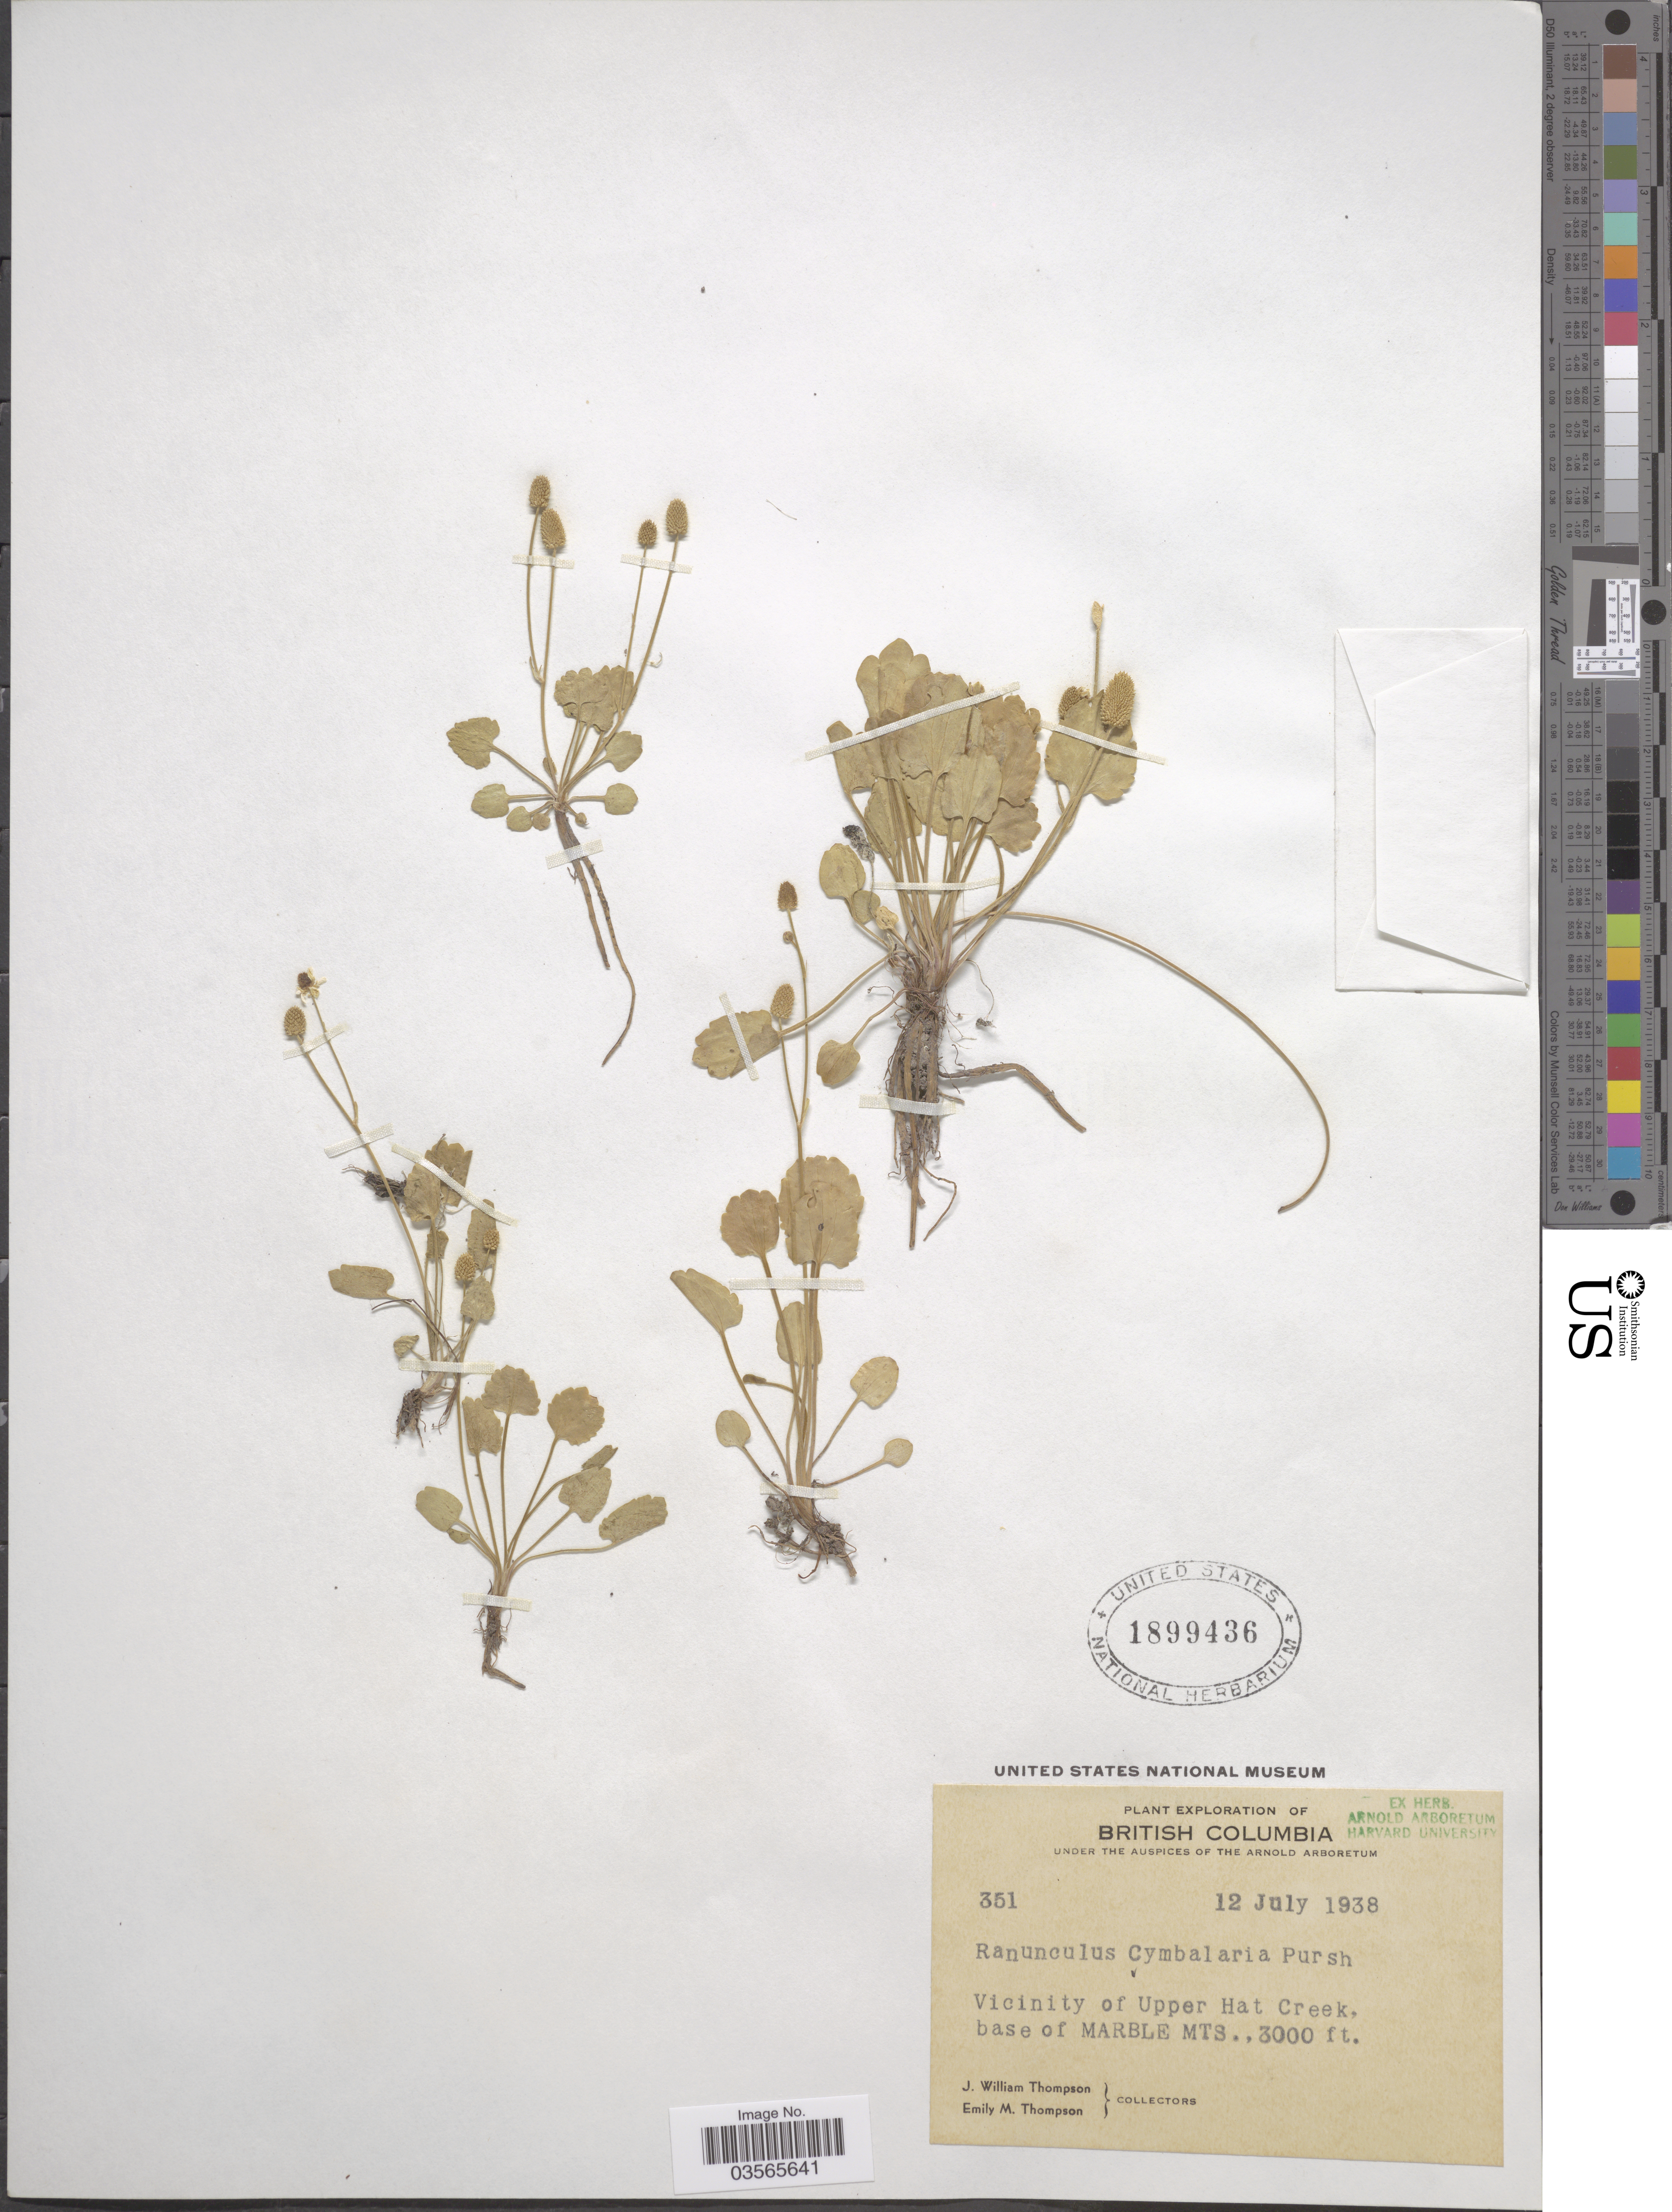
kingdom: Plantae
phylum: Tracheophyta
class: Magnoliopsida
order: Ranunculales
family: Ranunculaceae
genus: Halerpestes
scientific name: Halerpestes cymbalaria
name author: (Pursh) Greene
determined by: Strong, M. T., (US), Smithsonian Institution - National Museum of Natural History (UNITED STATES)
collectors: J. W. Thompson & E. M. Thompson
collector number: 351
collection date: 1938-07-12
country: Canada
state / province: British Columbia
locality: Vicinity of Upper Hat Creek, base of Marble Mts.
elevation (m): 914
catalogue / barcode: US 1899436